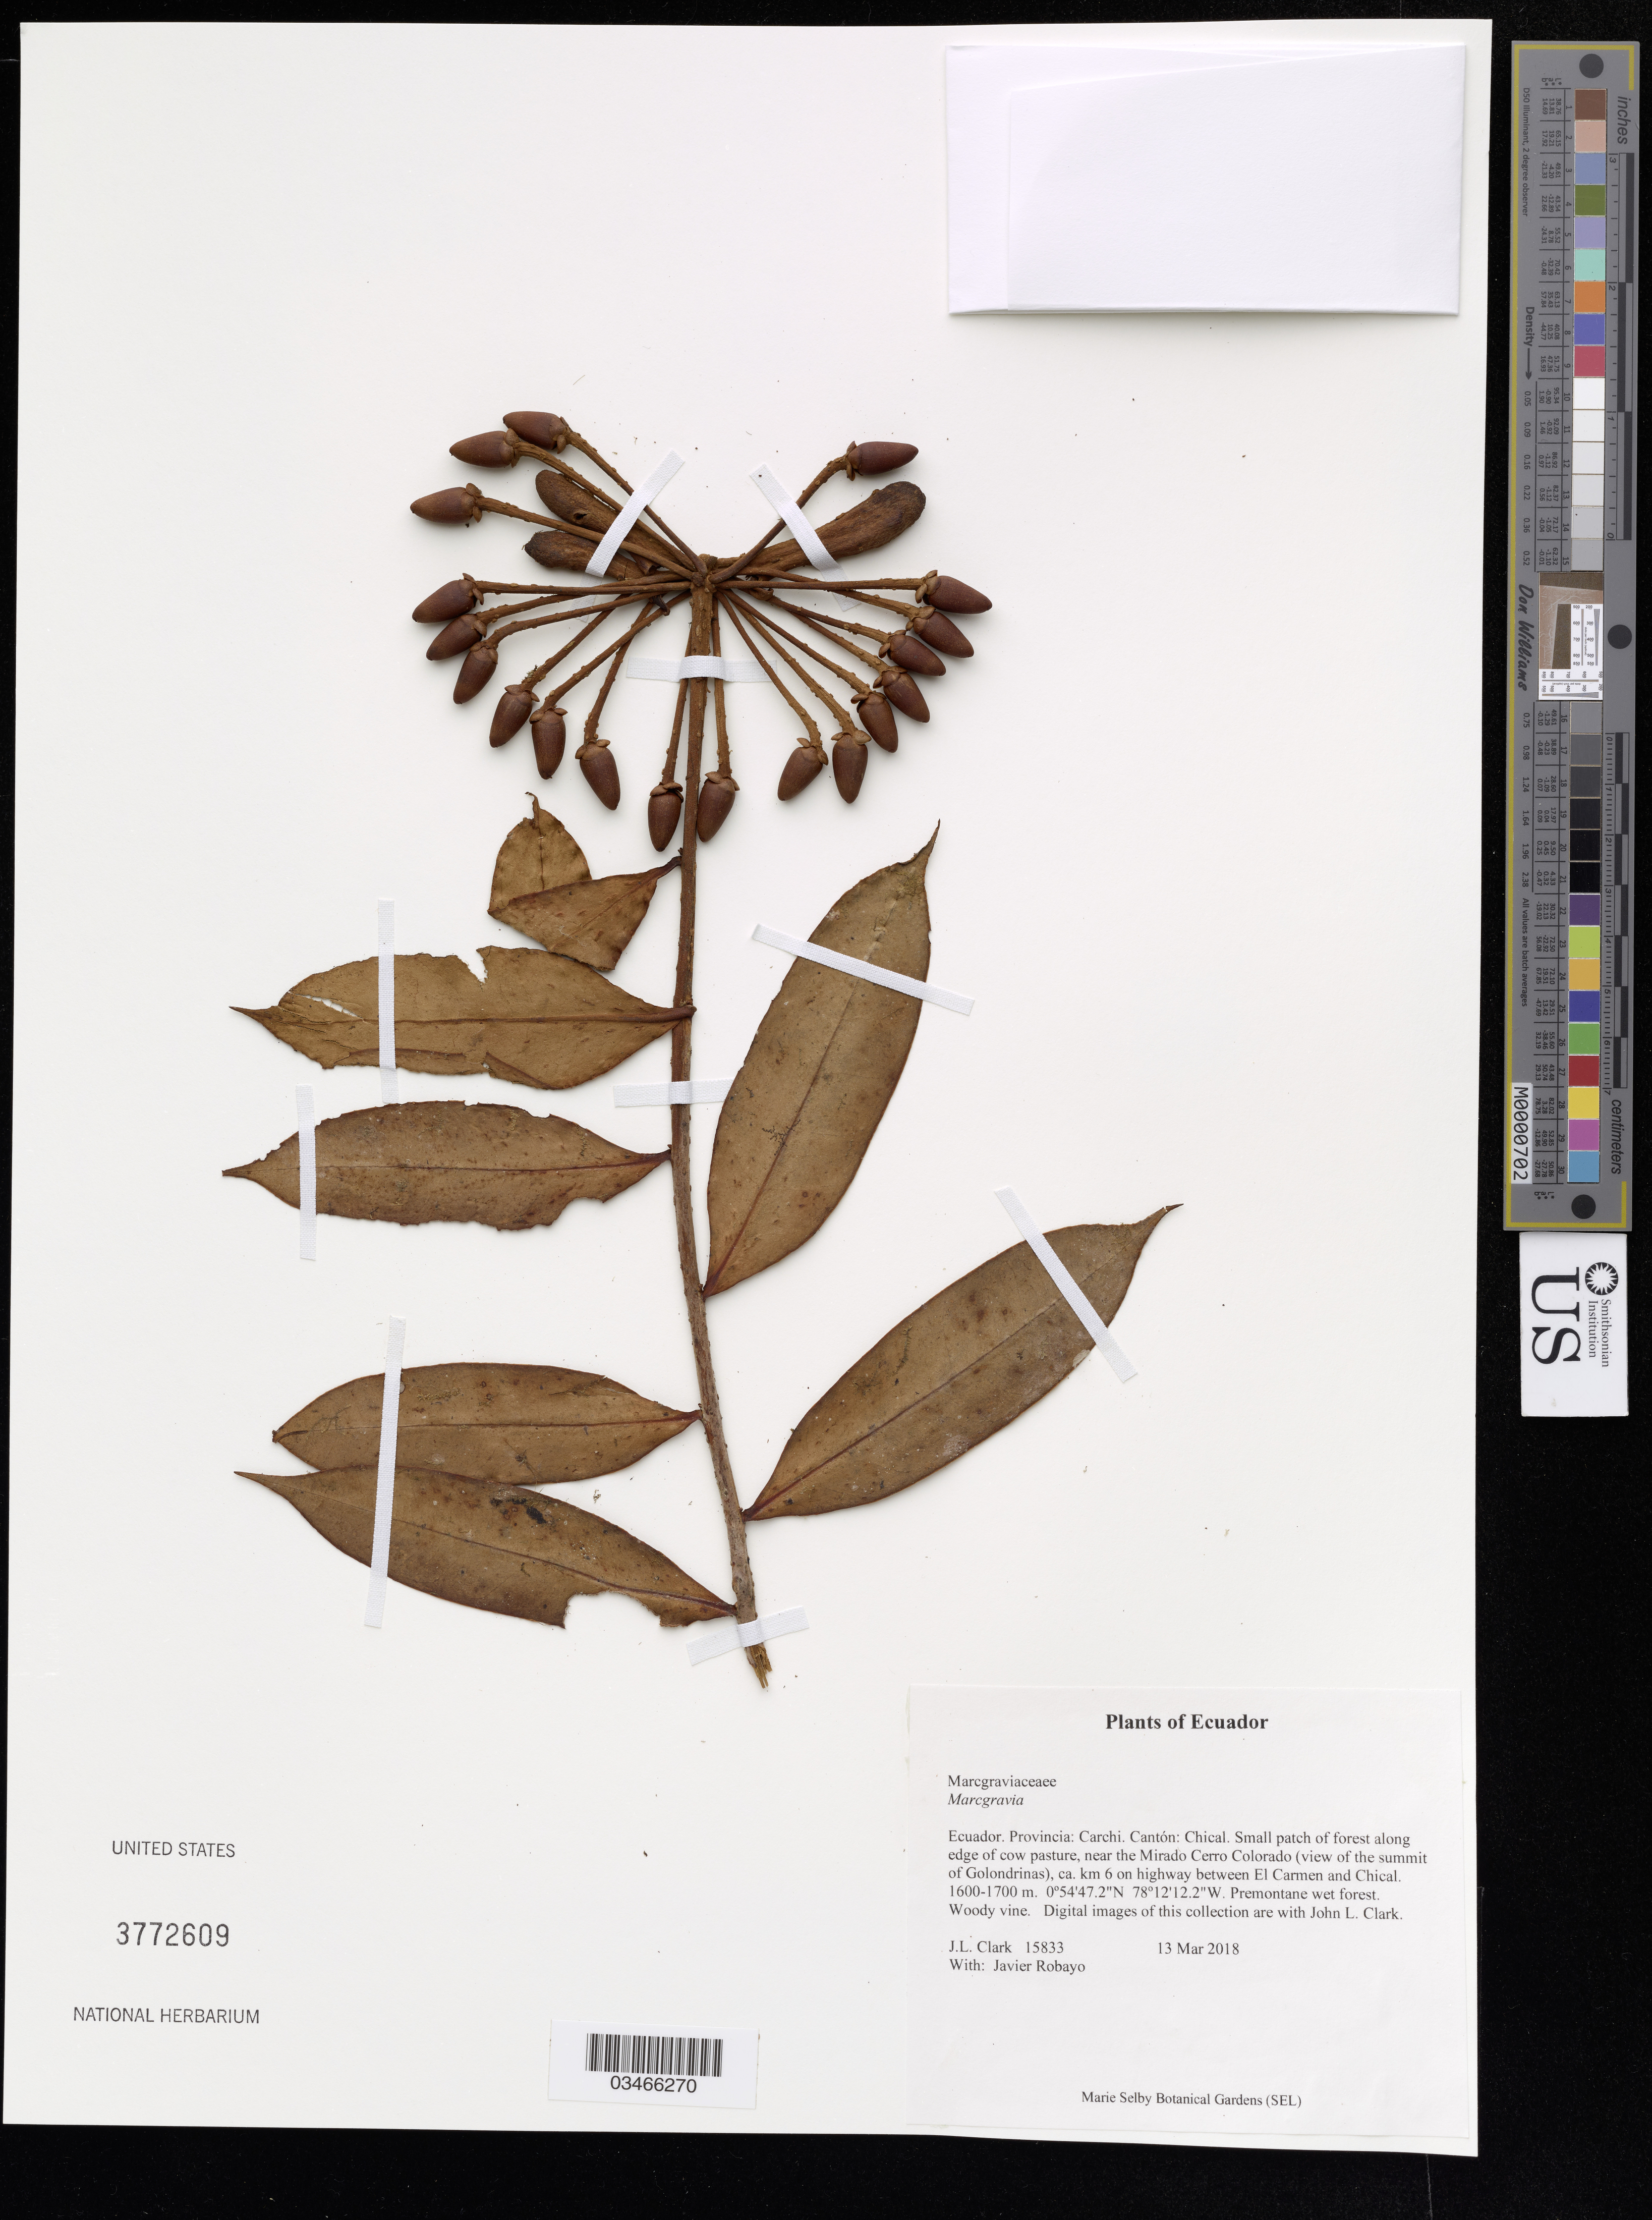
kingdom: Plantae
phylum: Tracheophyta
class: Magnoliopsida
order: Ericales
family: Marcgraviaceae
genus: Marcgravia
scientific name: Marcgravia sp.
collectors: J. Clark & J. Robayo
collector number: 15833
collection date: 2018-03-13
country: Ecuador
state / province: Carchi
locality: Cantón: Chical. Small patch of forest along edge of cow pasture, near the Mirado Cerro Colorado (view of the summit of Golondrinas), ca. km 6 on highway between El Carmen and Chical.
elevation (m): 1600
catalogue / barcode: US 3772609